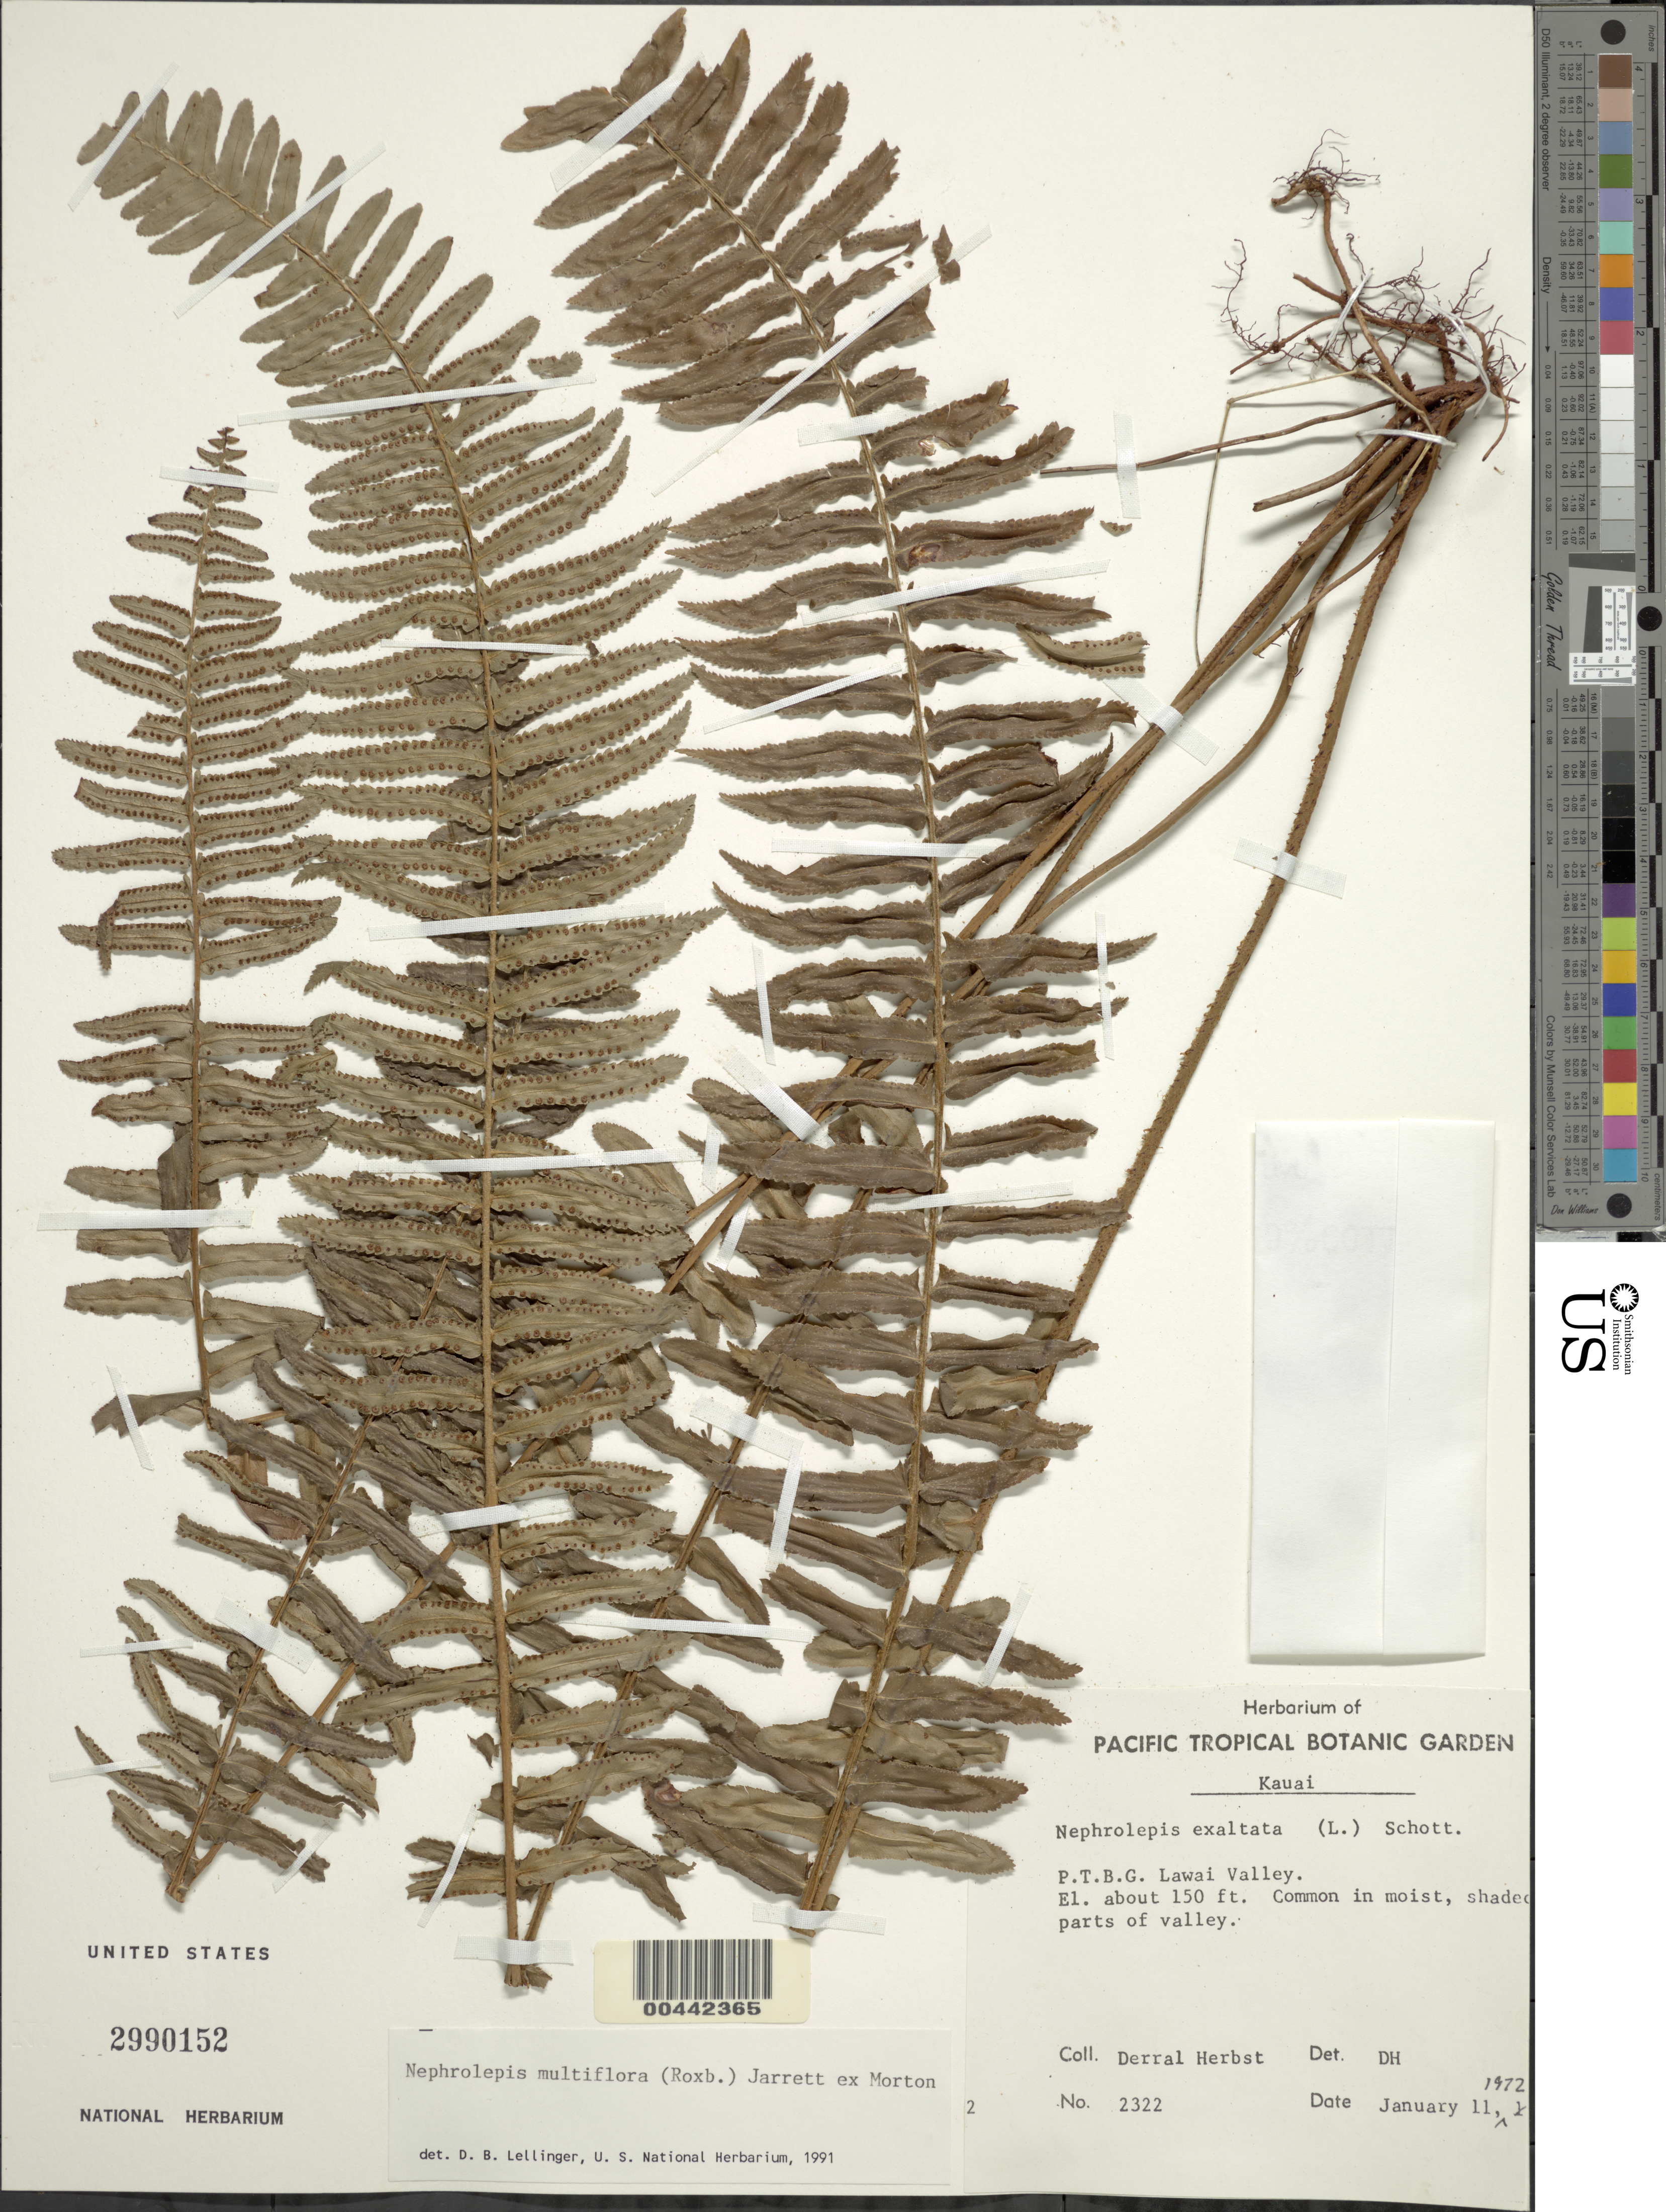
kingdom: Plantae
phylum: Tracheophyta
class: Polypodiopsida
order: Polypodiales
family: Nephrolepidaceae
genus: Nephrolepis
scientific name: Nephrolepis multiflora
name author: (Roxb.) F.M. Jarrett ex C.V. Morton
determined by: Lellinger, David B., (BOT), Smithsonian Institution - National Museum of Natural History (UNITED STATES)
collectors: D. R. Herbst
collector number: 2322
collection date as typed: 11 Jan 1972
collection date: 1972-01-11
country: United States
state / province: Hawaii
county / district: Kauai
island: Kaua'i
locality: P.T.B.G. Lawai Valley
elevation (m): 46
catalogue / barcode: US 2990152